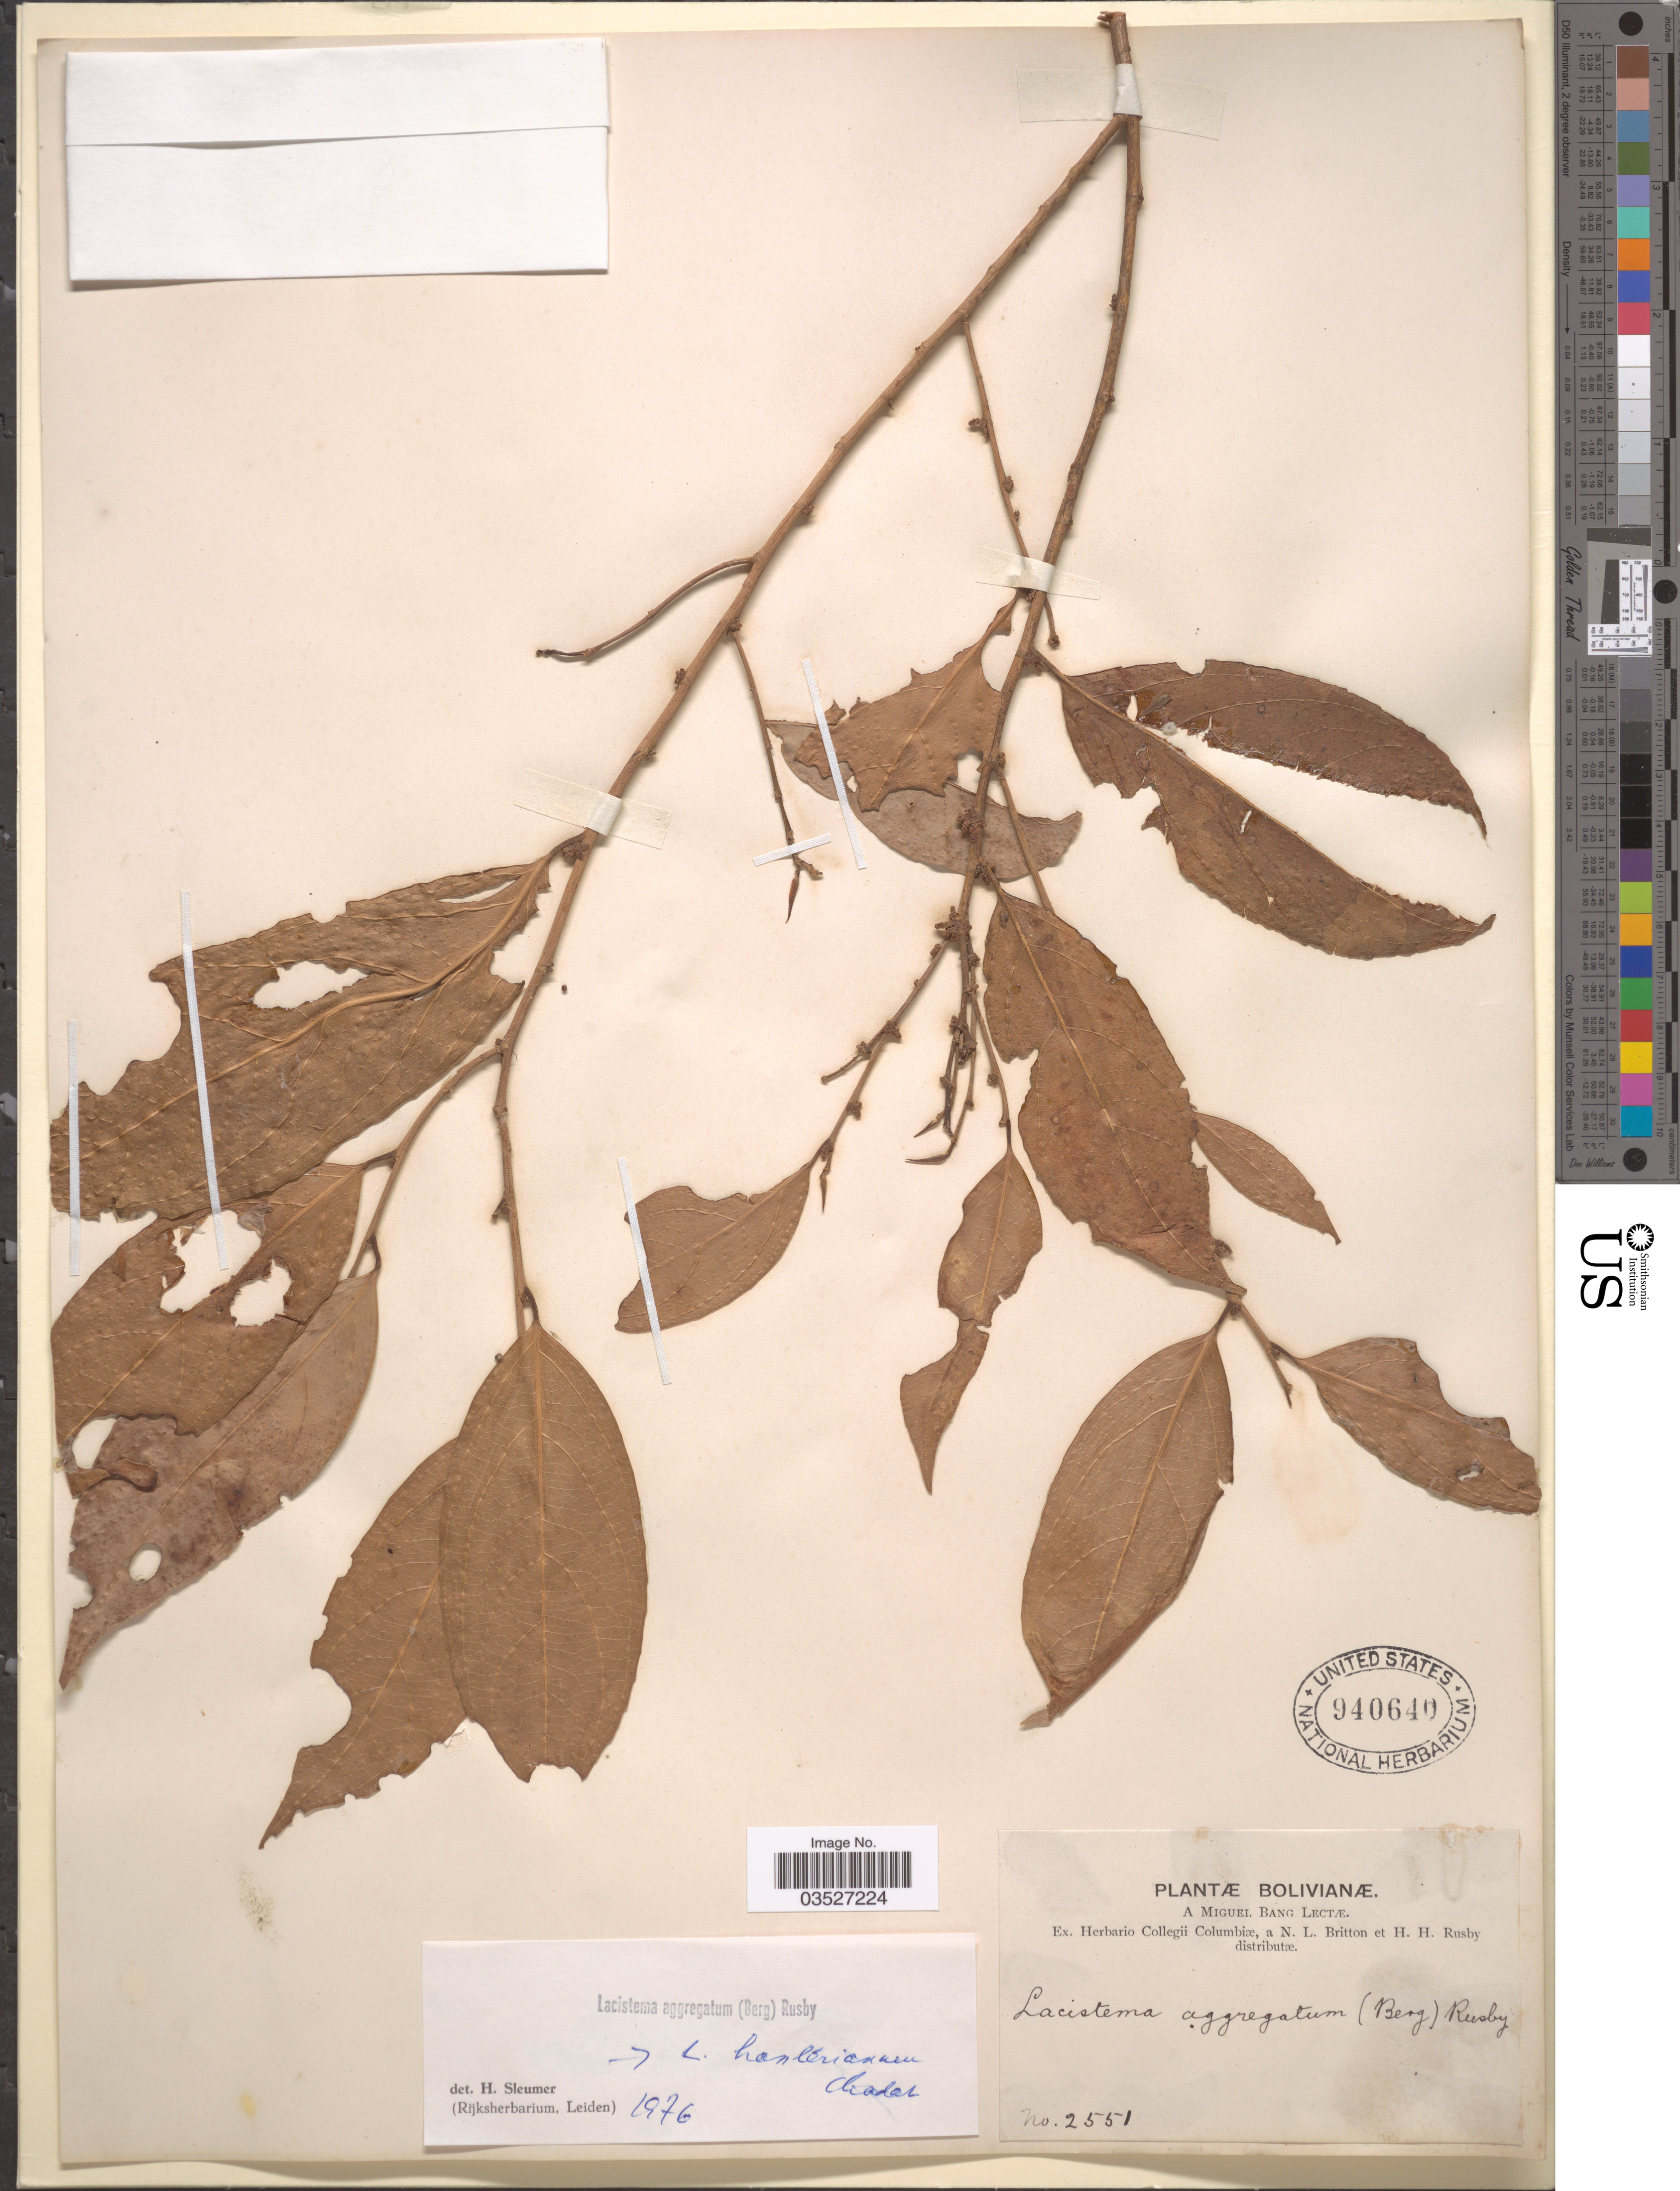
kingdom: Plantae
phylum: Tracheophyta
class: Magnoliopsida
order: Malpighiales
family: Lacistemataceae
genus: Lacistema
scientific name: Lacistema aggregatum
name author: (P.J. Bergius) Rusby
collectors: M. Bang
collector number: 2551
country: Bolivia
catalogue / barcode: US 940640